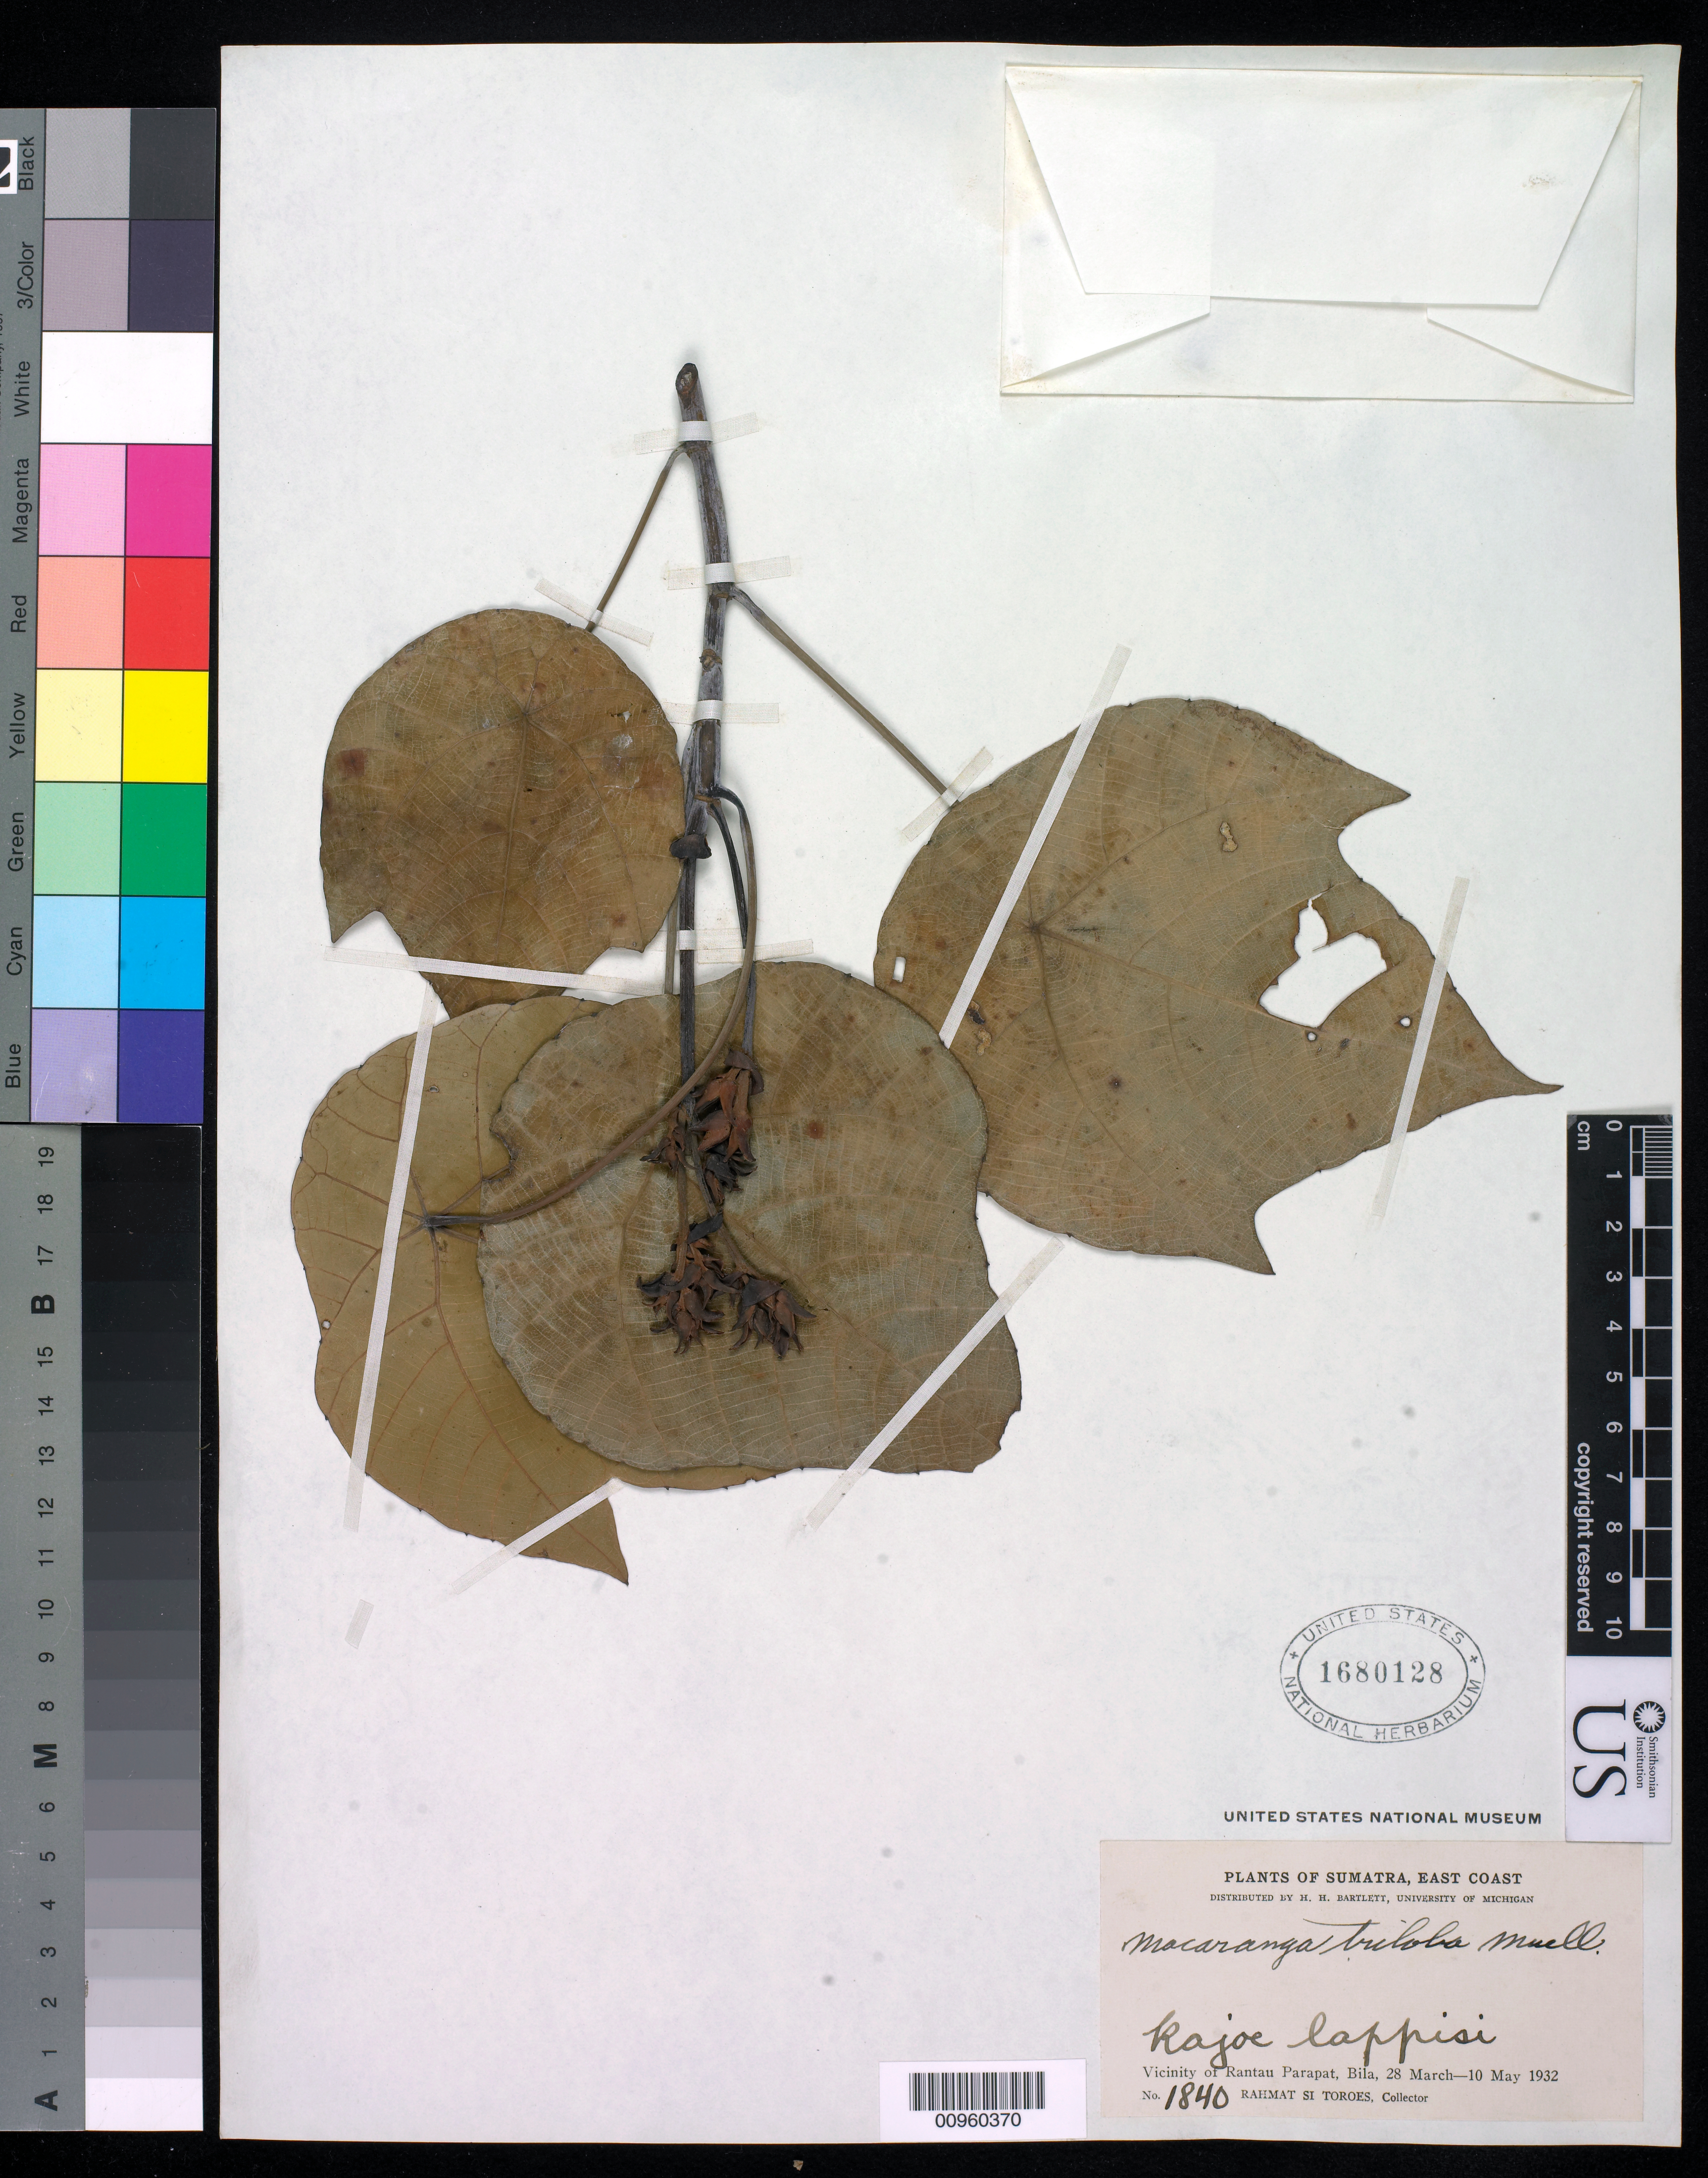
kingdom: Plantae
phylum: Tracheophyta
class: Magnoliopsida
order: Malpighiales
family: Euphorbiaceae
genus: Macaranga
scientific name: Macaranga triloba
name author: (Thunb.) Müll. Arg.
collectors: Rahmat Si Boeea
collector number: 1840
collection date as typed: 28 Mar 1932 to 10 May 1932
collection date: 1932-03-28/1932-05-10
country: Indonesia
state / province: Sumatra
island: Sumatra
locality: East Coast, Vicinity of Rantau parapat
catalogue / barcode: US 1680128